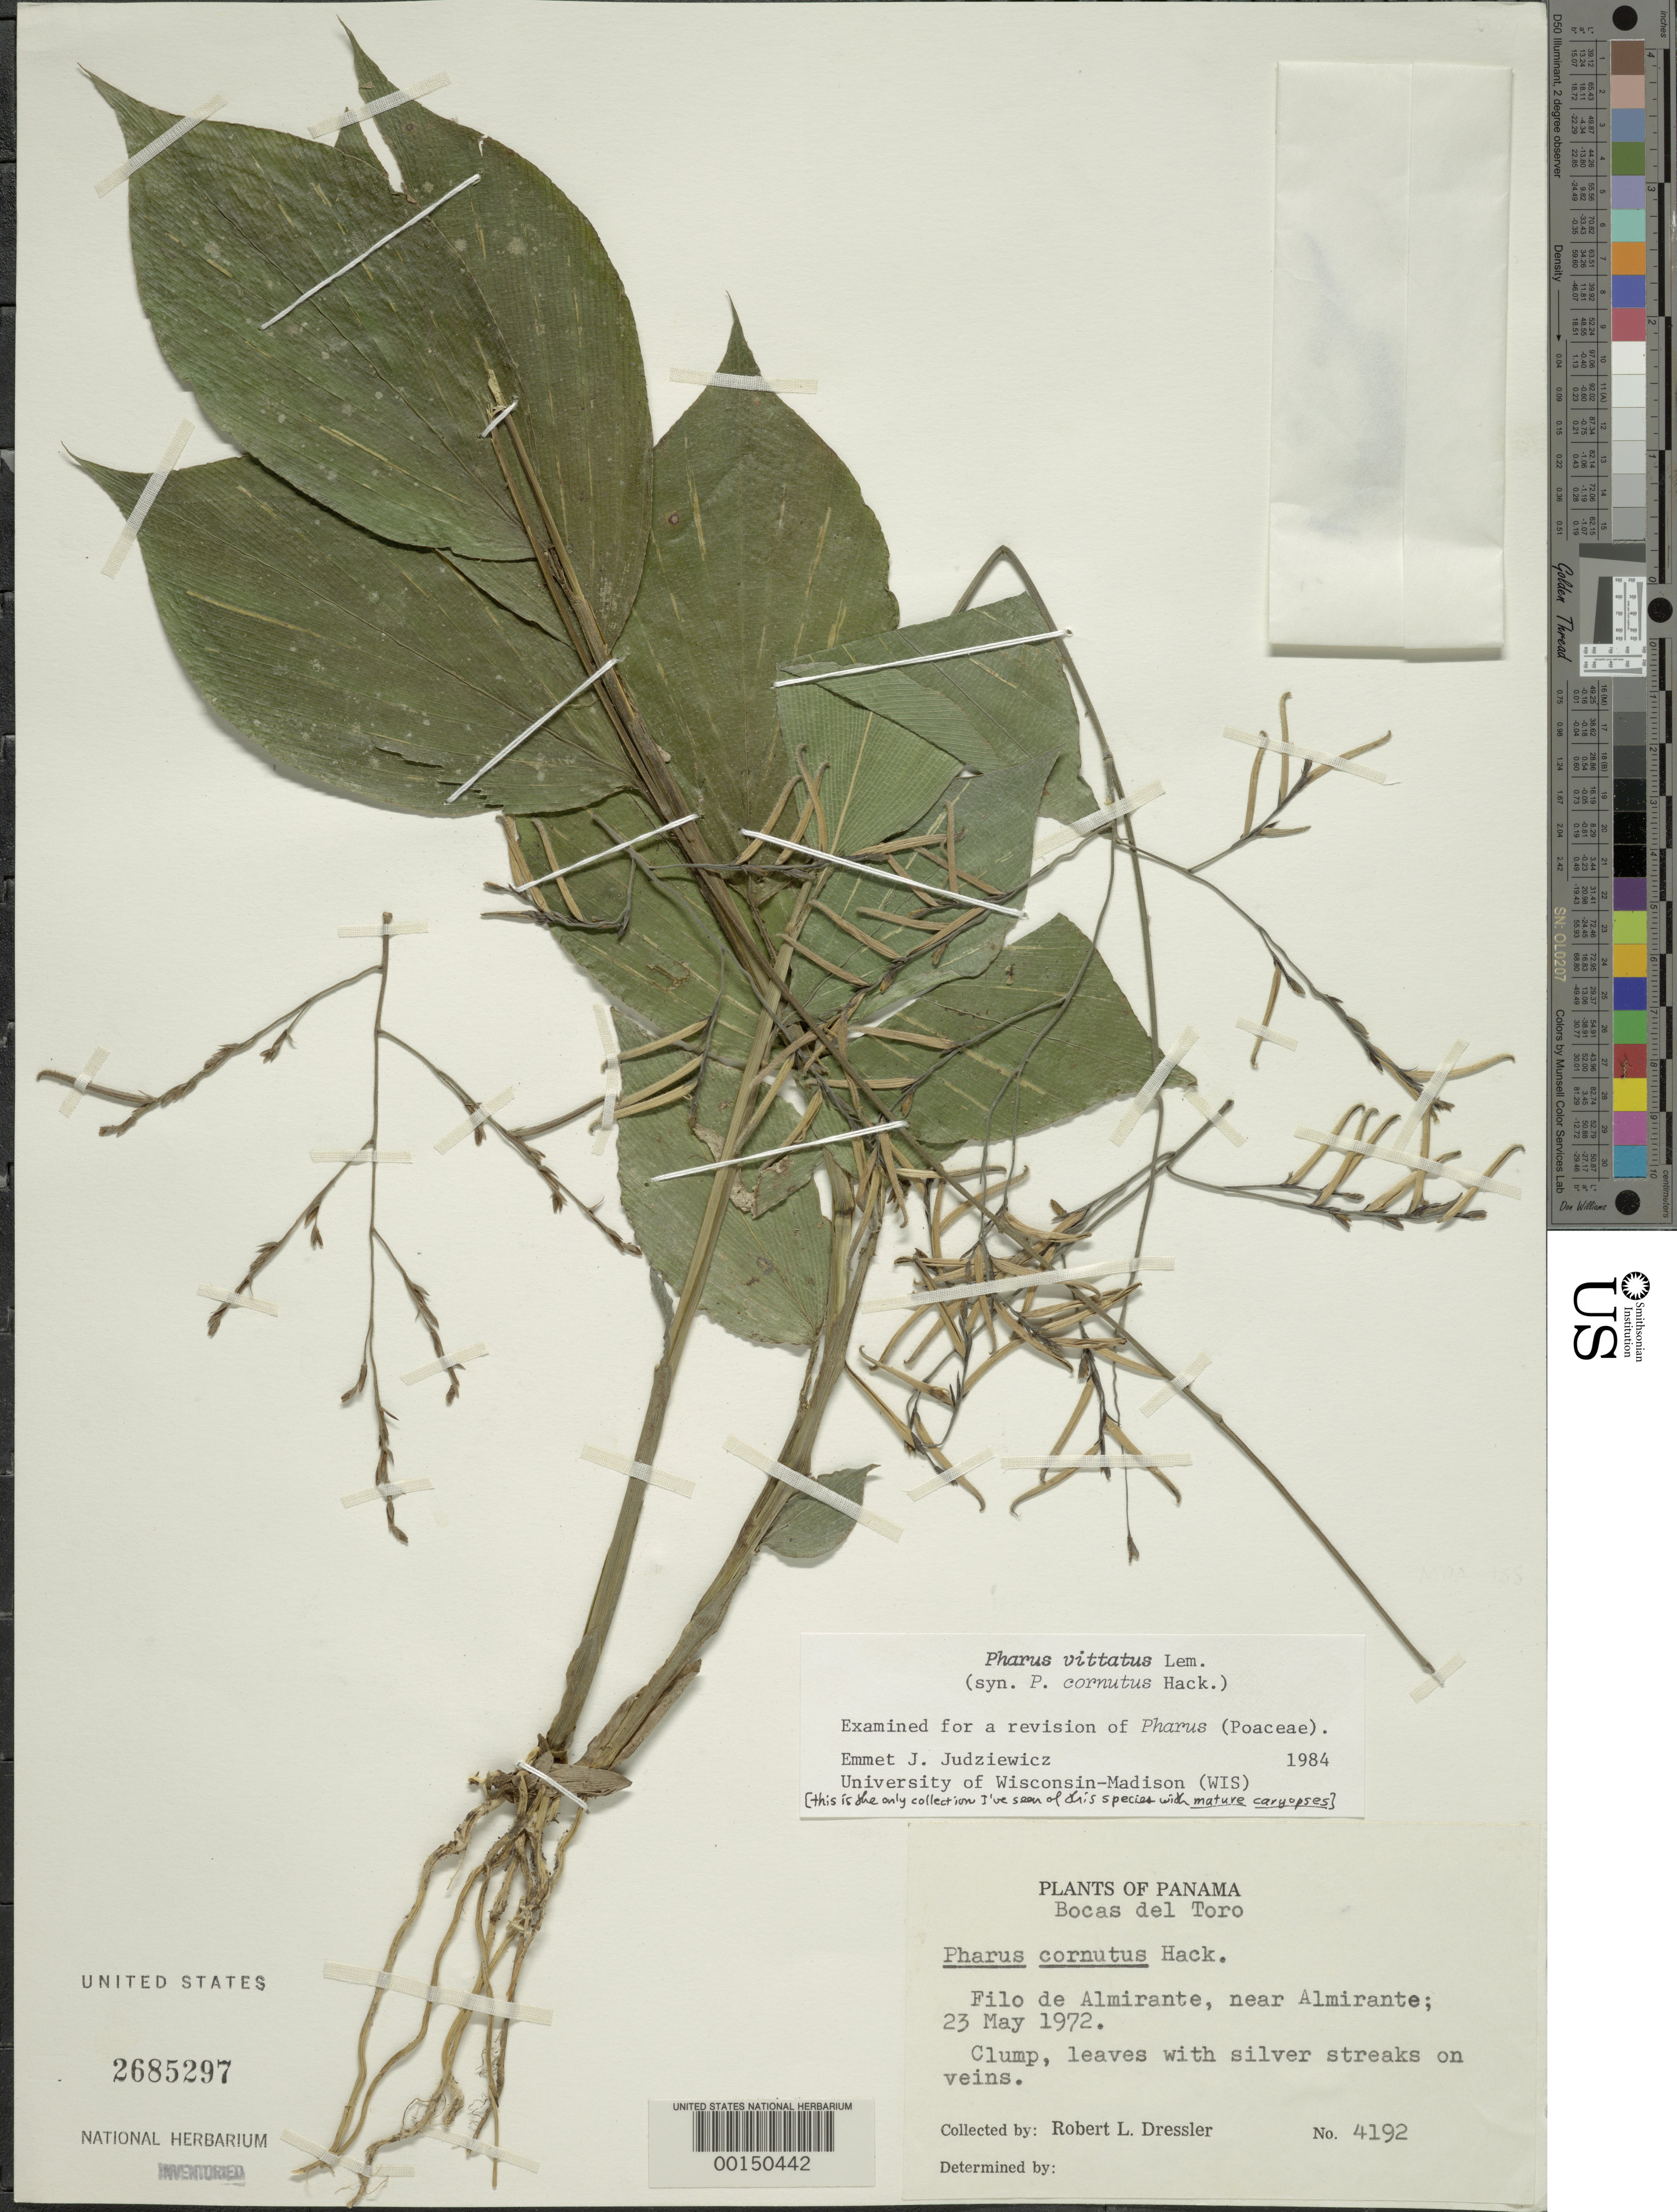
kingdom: Plantae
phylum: Tracheophyta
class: Liliopsida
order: Poales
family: Poaceae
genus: Pharus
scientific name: Pharus vittatus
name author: Lem.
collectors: R. Dressler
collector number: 4192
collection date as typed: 23 May 1972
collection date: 1972-05-23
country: Panama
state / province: Bocas del Toro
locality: Filo de Almirante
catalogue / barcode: US 2685297